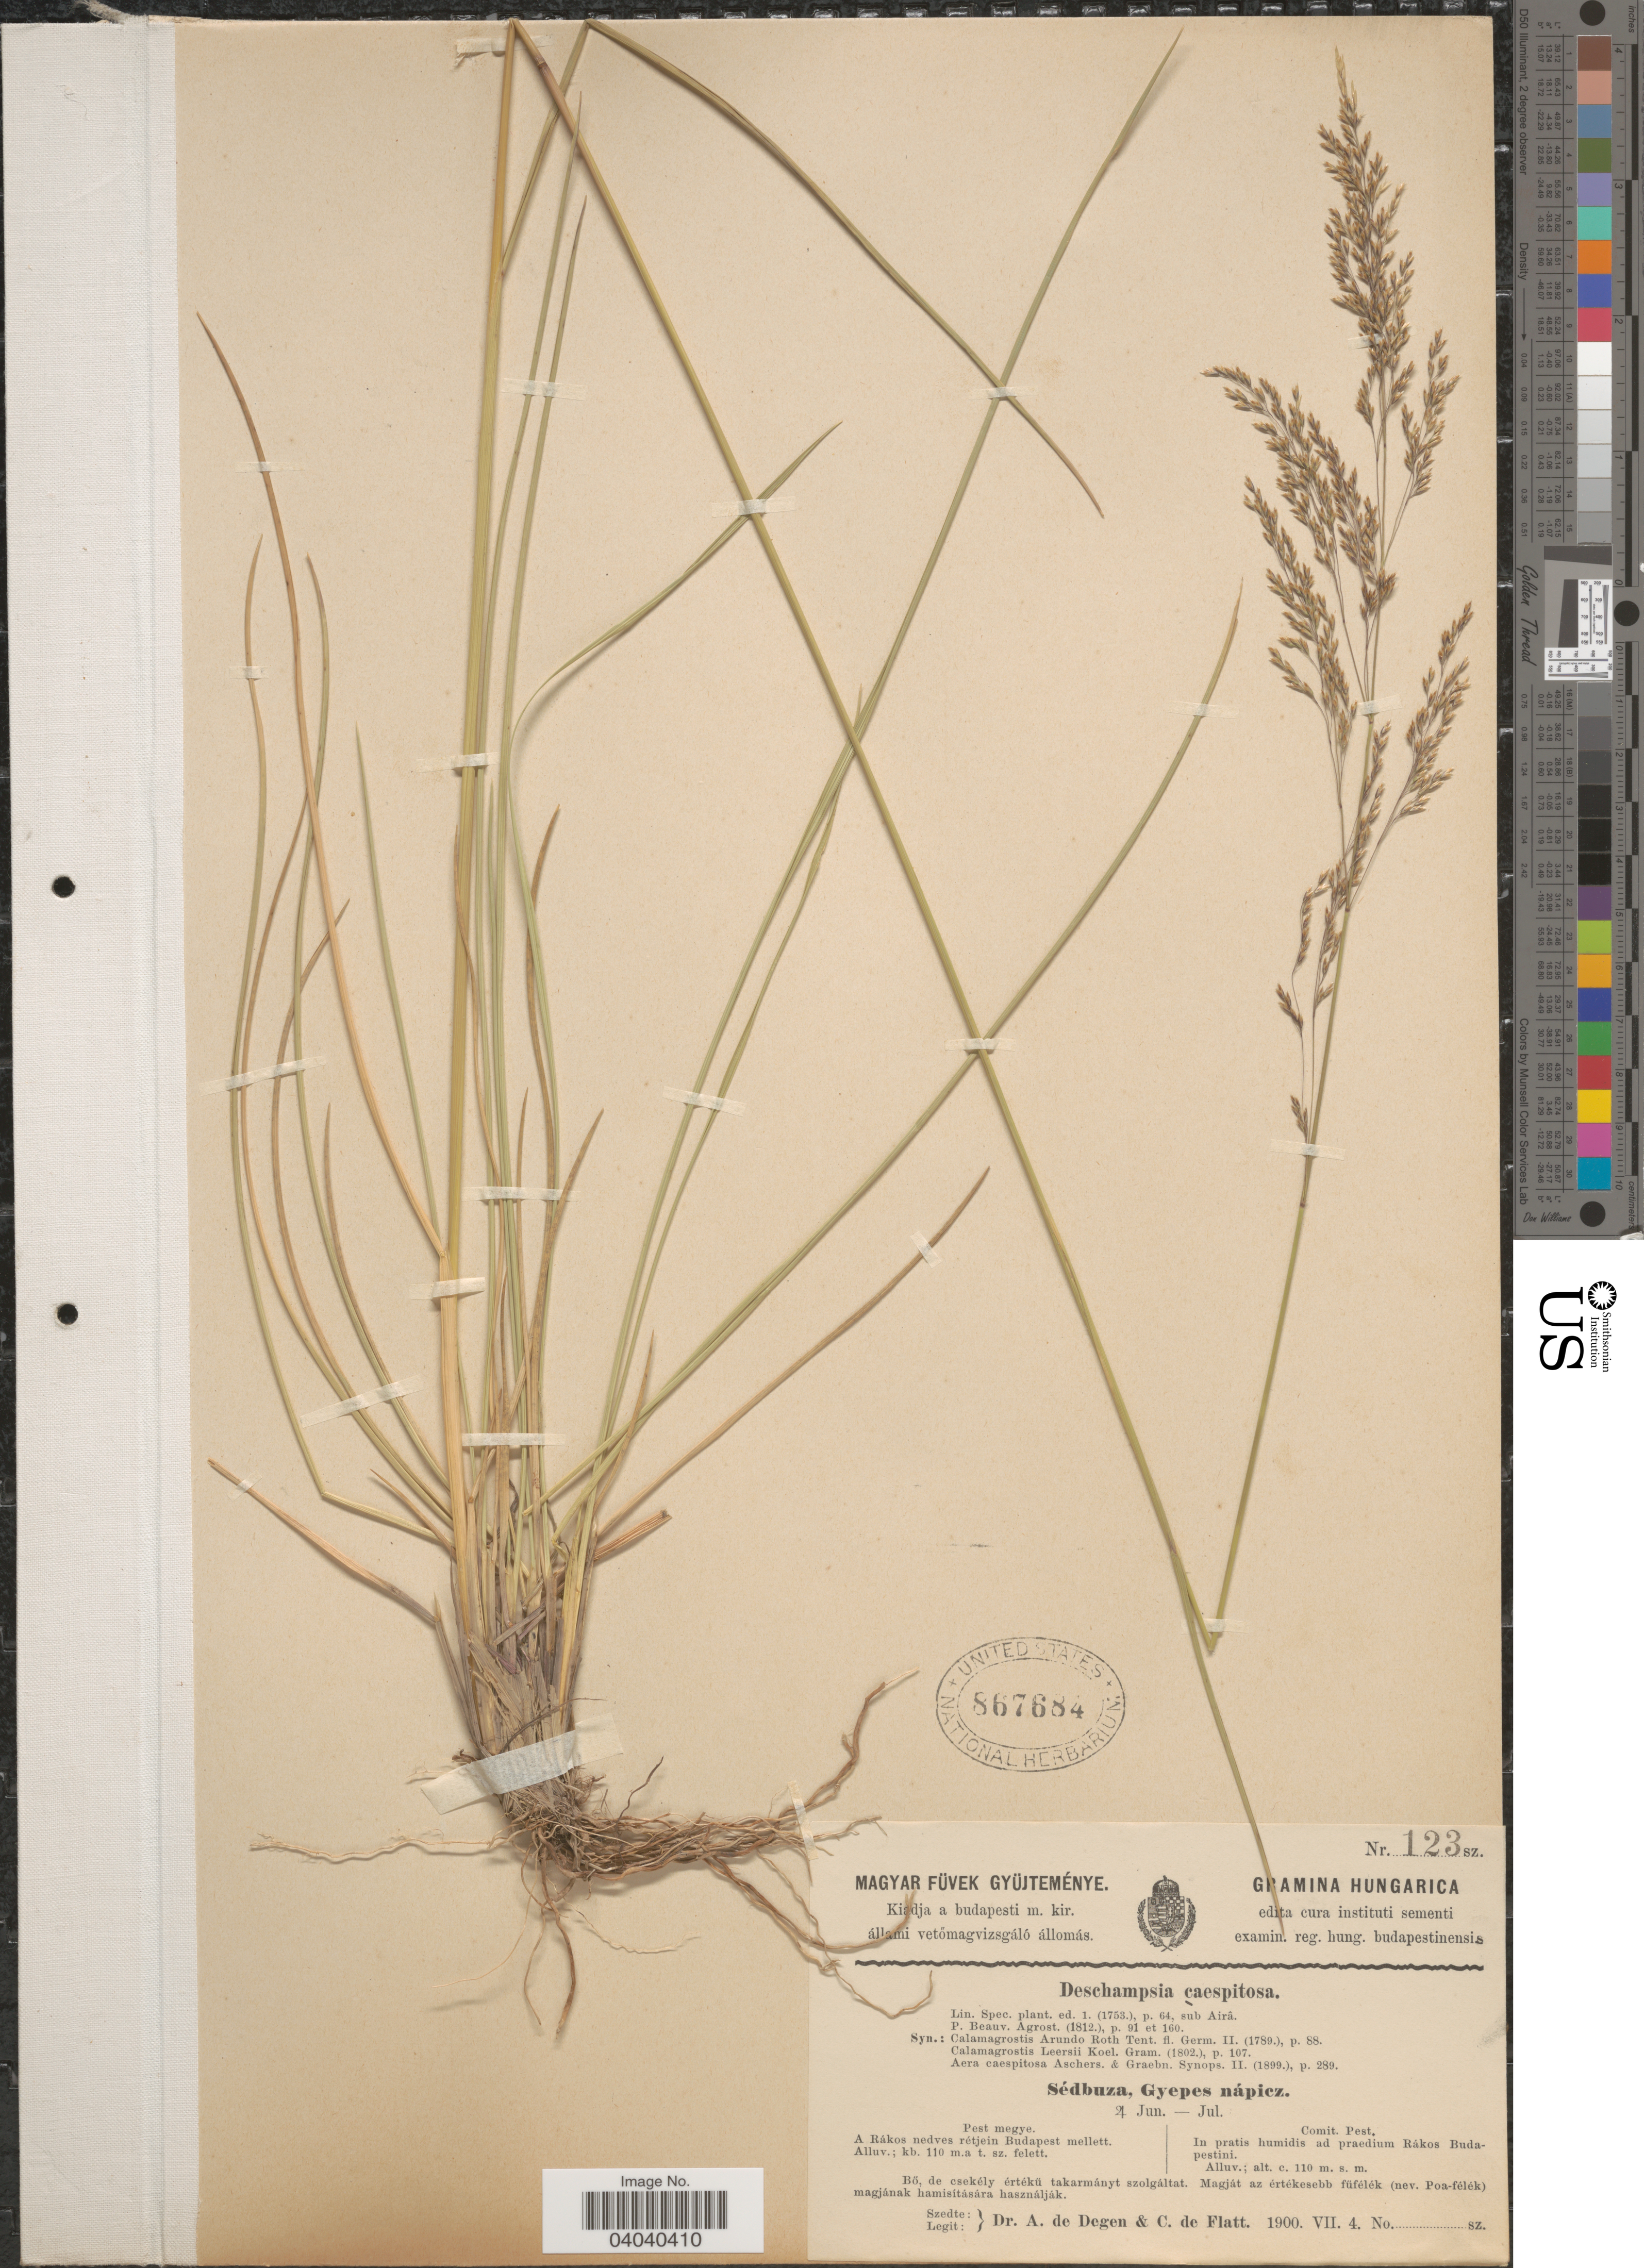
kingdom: Plantae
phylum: Tracheophyta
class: Liliopsida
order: Poales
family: Poaceae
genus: Deschampsia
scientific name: Deschampsia cespitosa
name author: (L.) P. Beauv.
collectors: A. Degen & C. de Flatt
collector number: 123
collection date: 1900-07-04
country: Hungary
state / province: Pest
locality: Comit. Pest. In pratis humidis ad praedium Rákos Budapestini.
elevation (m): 110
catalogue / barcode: US 867684